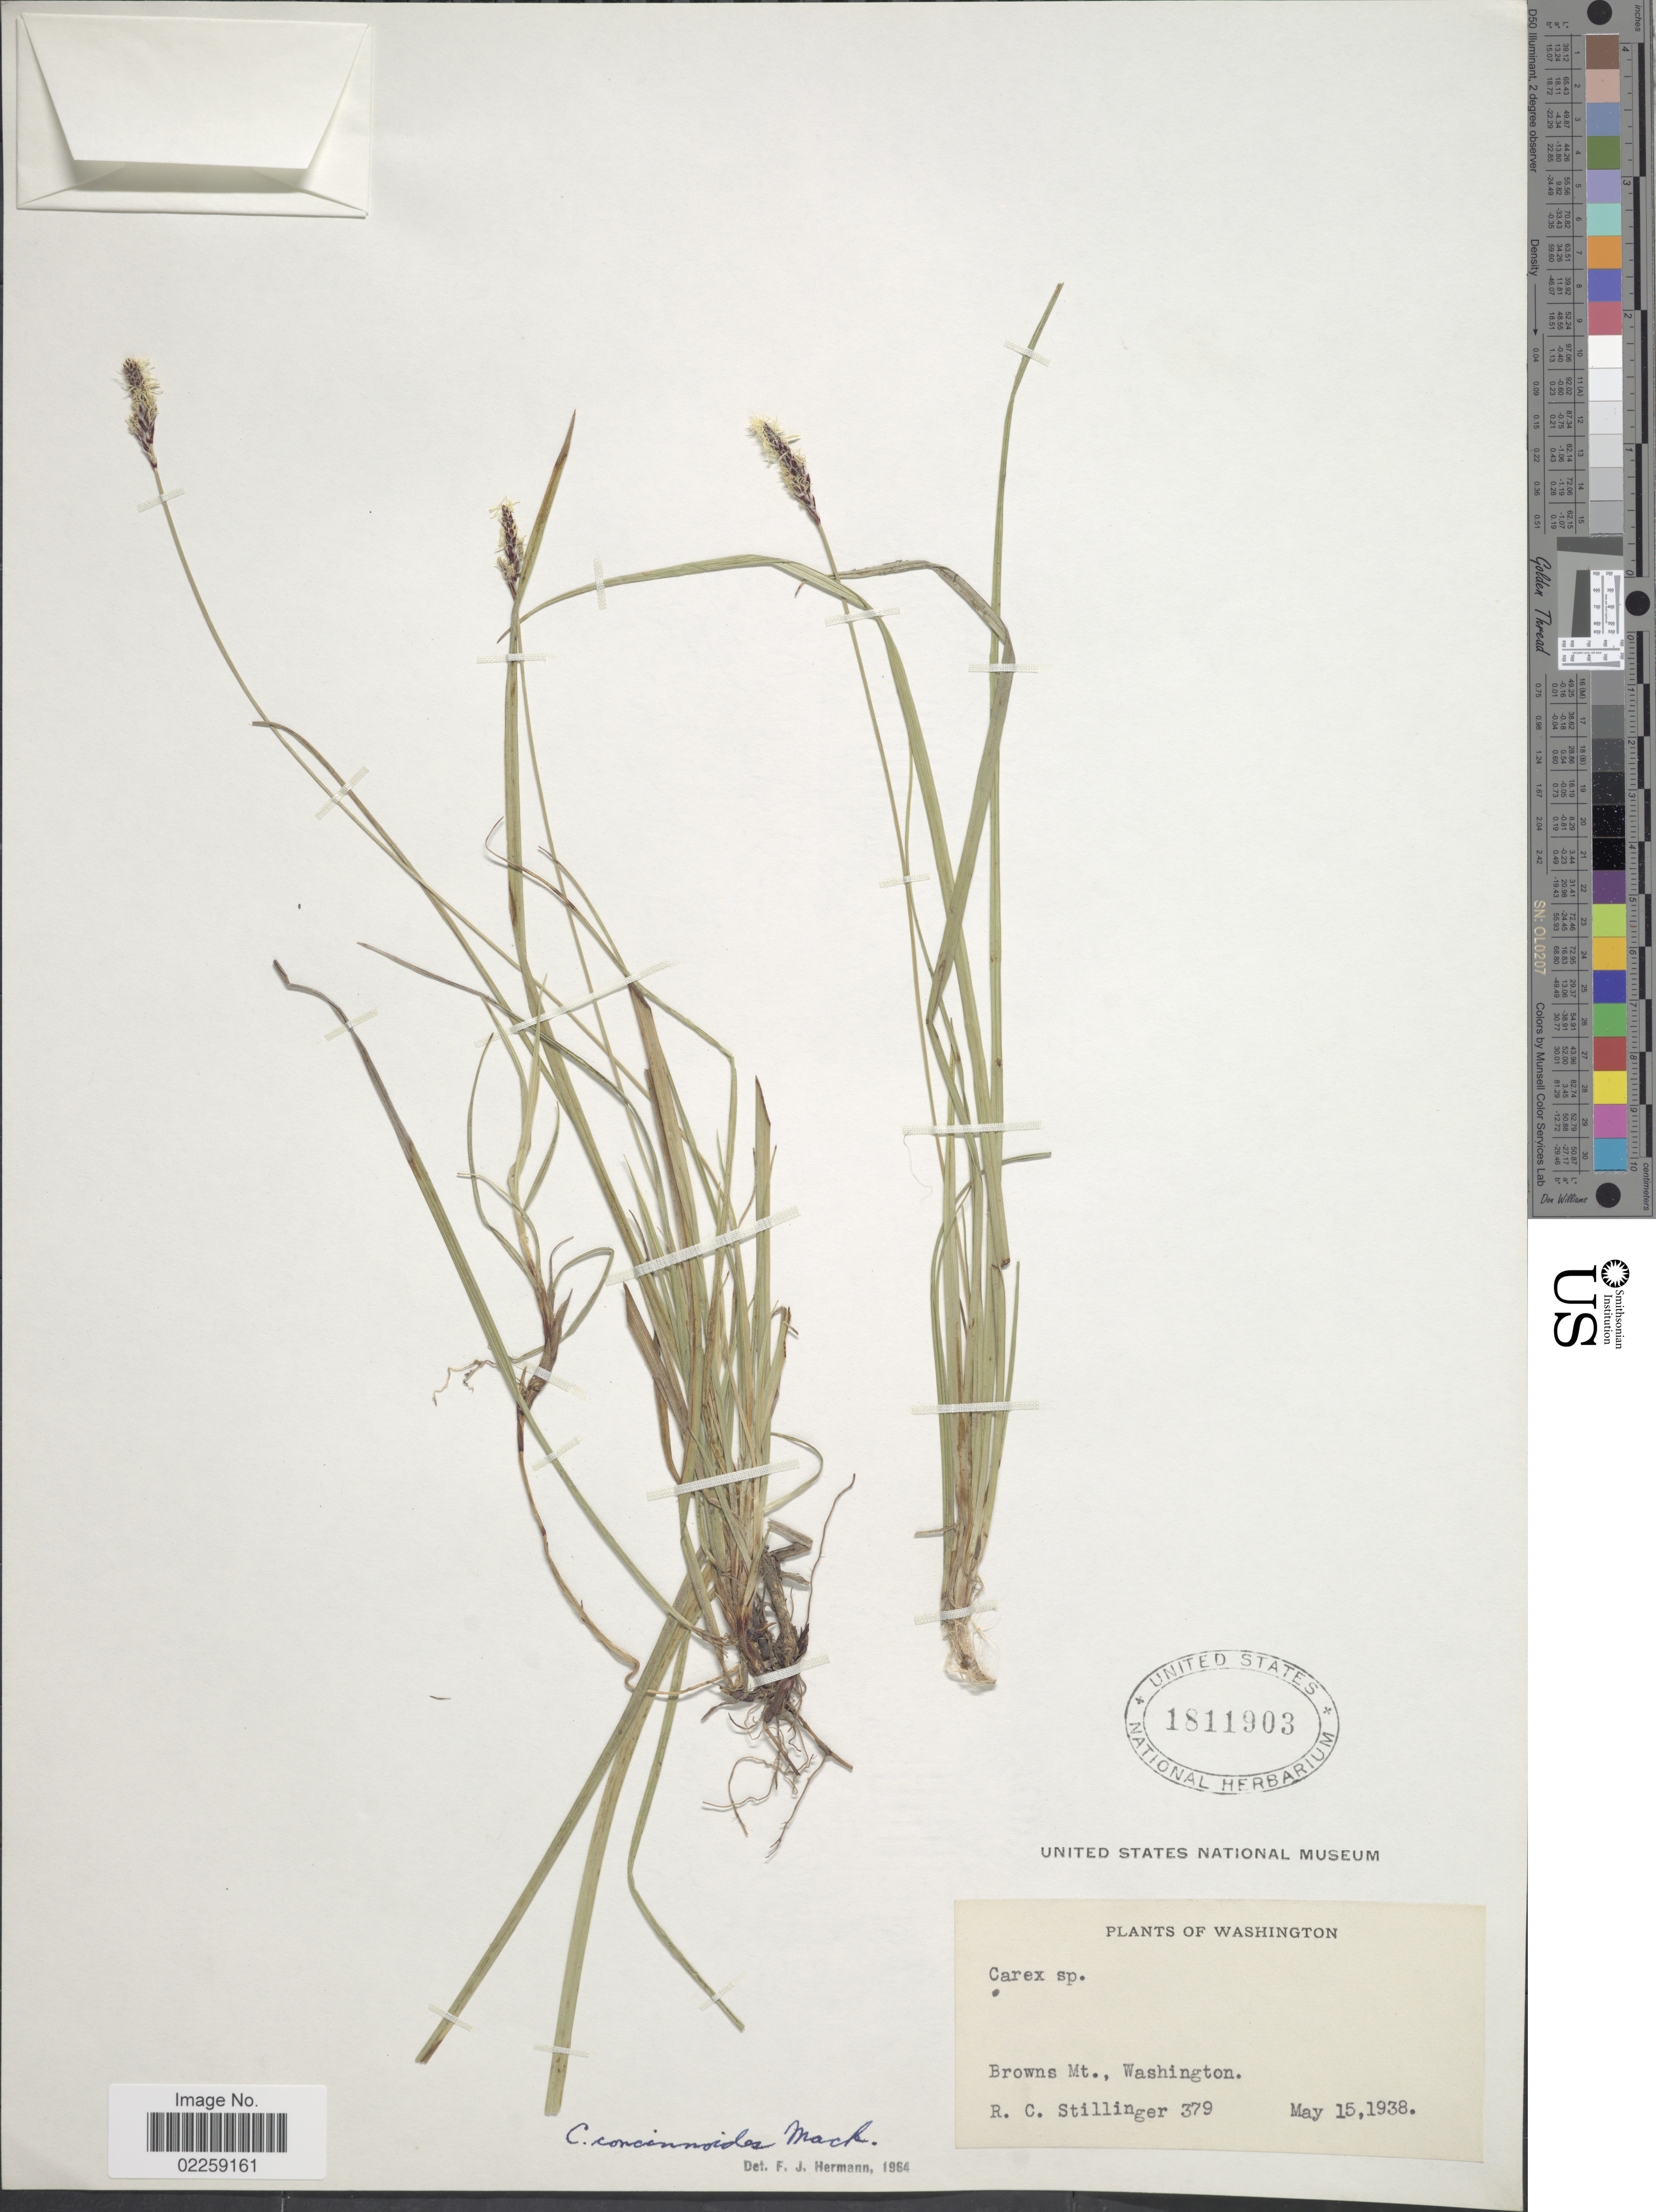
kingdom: Plantae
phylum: Tracheophyta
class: Liliopsida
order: Poales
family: Cyperaceae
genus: Carex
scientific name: Carex concinnoides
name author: Mack.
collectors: R. Stillinger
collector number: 379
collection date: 1938-05-15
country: United States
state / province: Washington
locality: Browns Mt.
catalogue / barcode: US 1811903